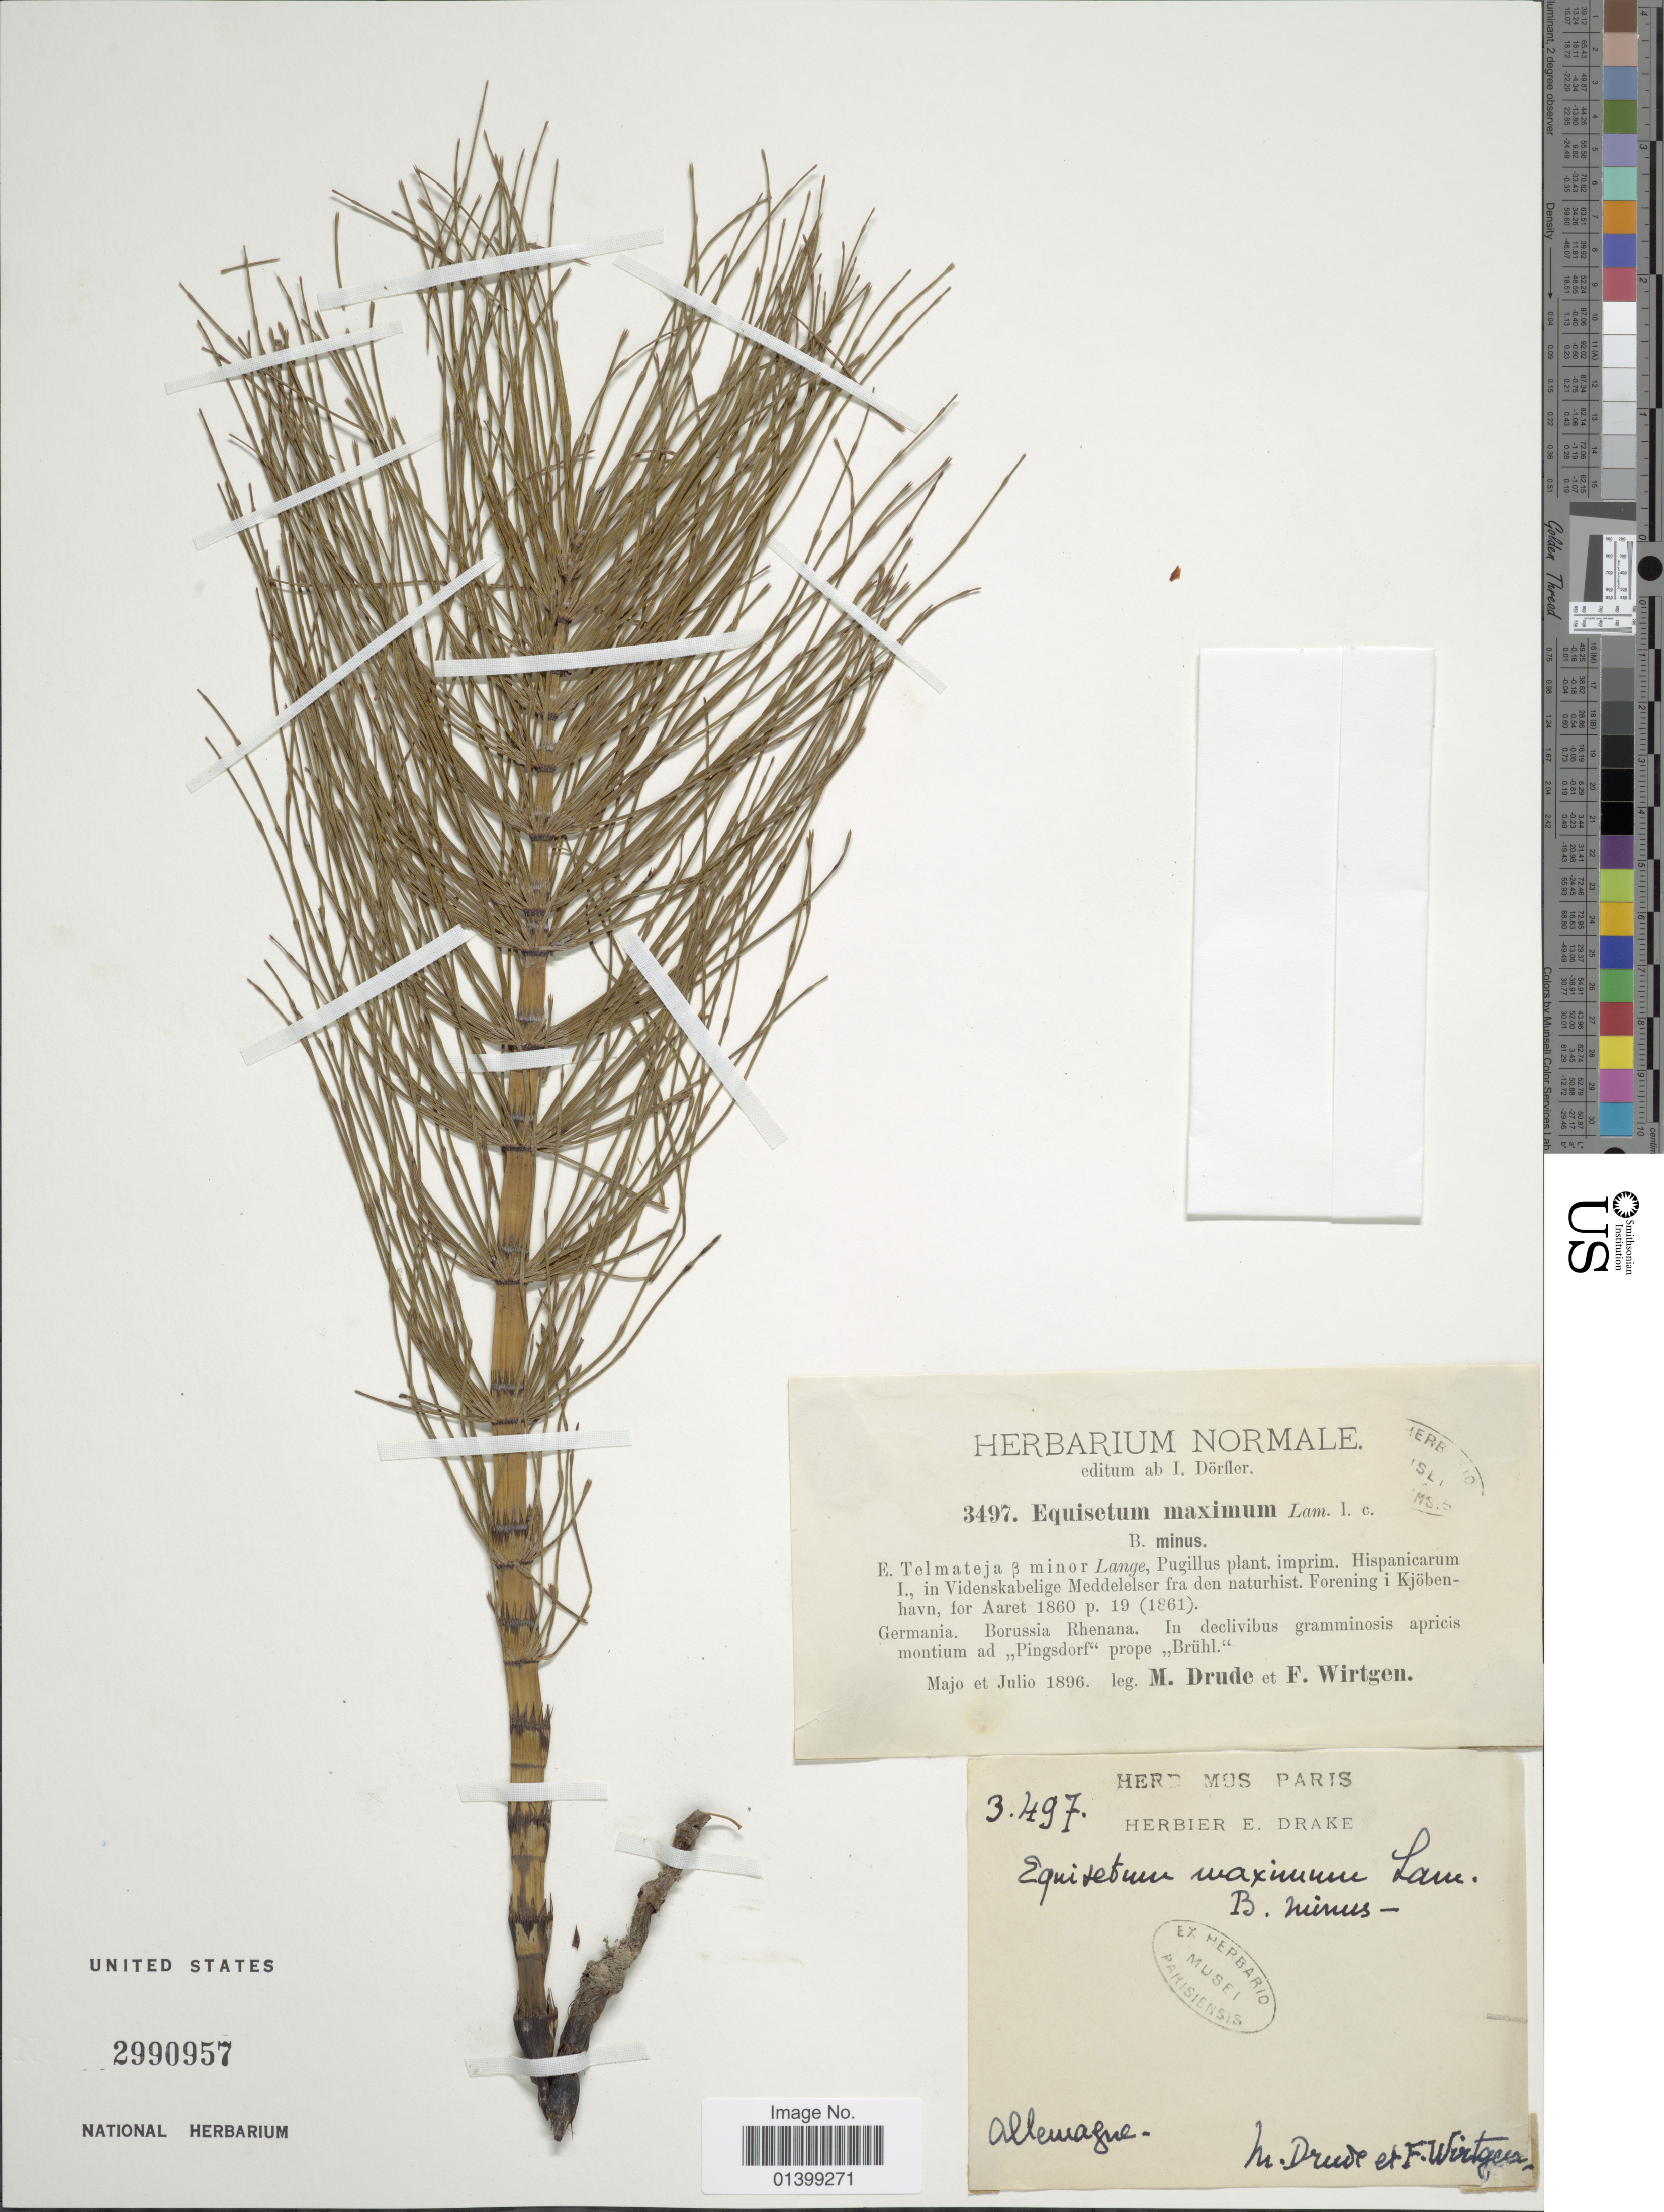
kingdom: Plantae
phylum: Tracheophyta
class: Polypodiopsida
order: Equisetales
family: Equisetaceae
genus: Equisetum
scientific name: Equisetum telmateia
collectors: M. Drude & F. Wirtgen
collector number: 3497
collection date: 1896-05/1896-07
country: Germany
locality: Germania. Borussia Rhenana. In declivibus gramminosis apricis montium ad ,,Pingsdorf" prope ,,Brühl". Allemague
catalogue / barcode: US 2990957